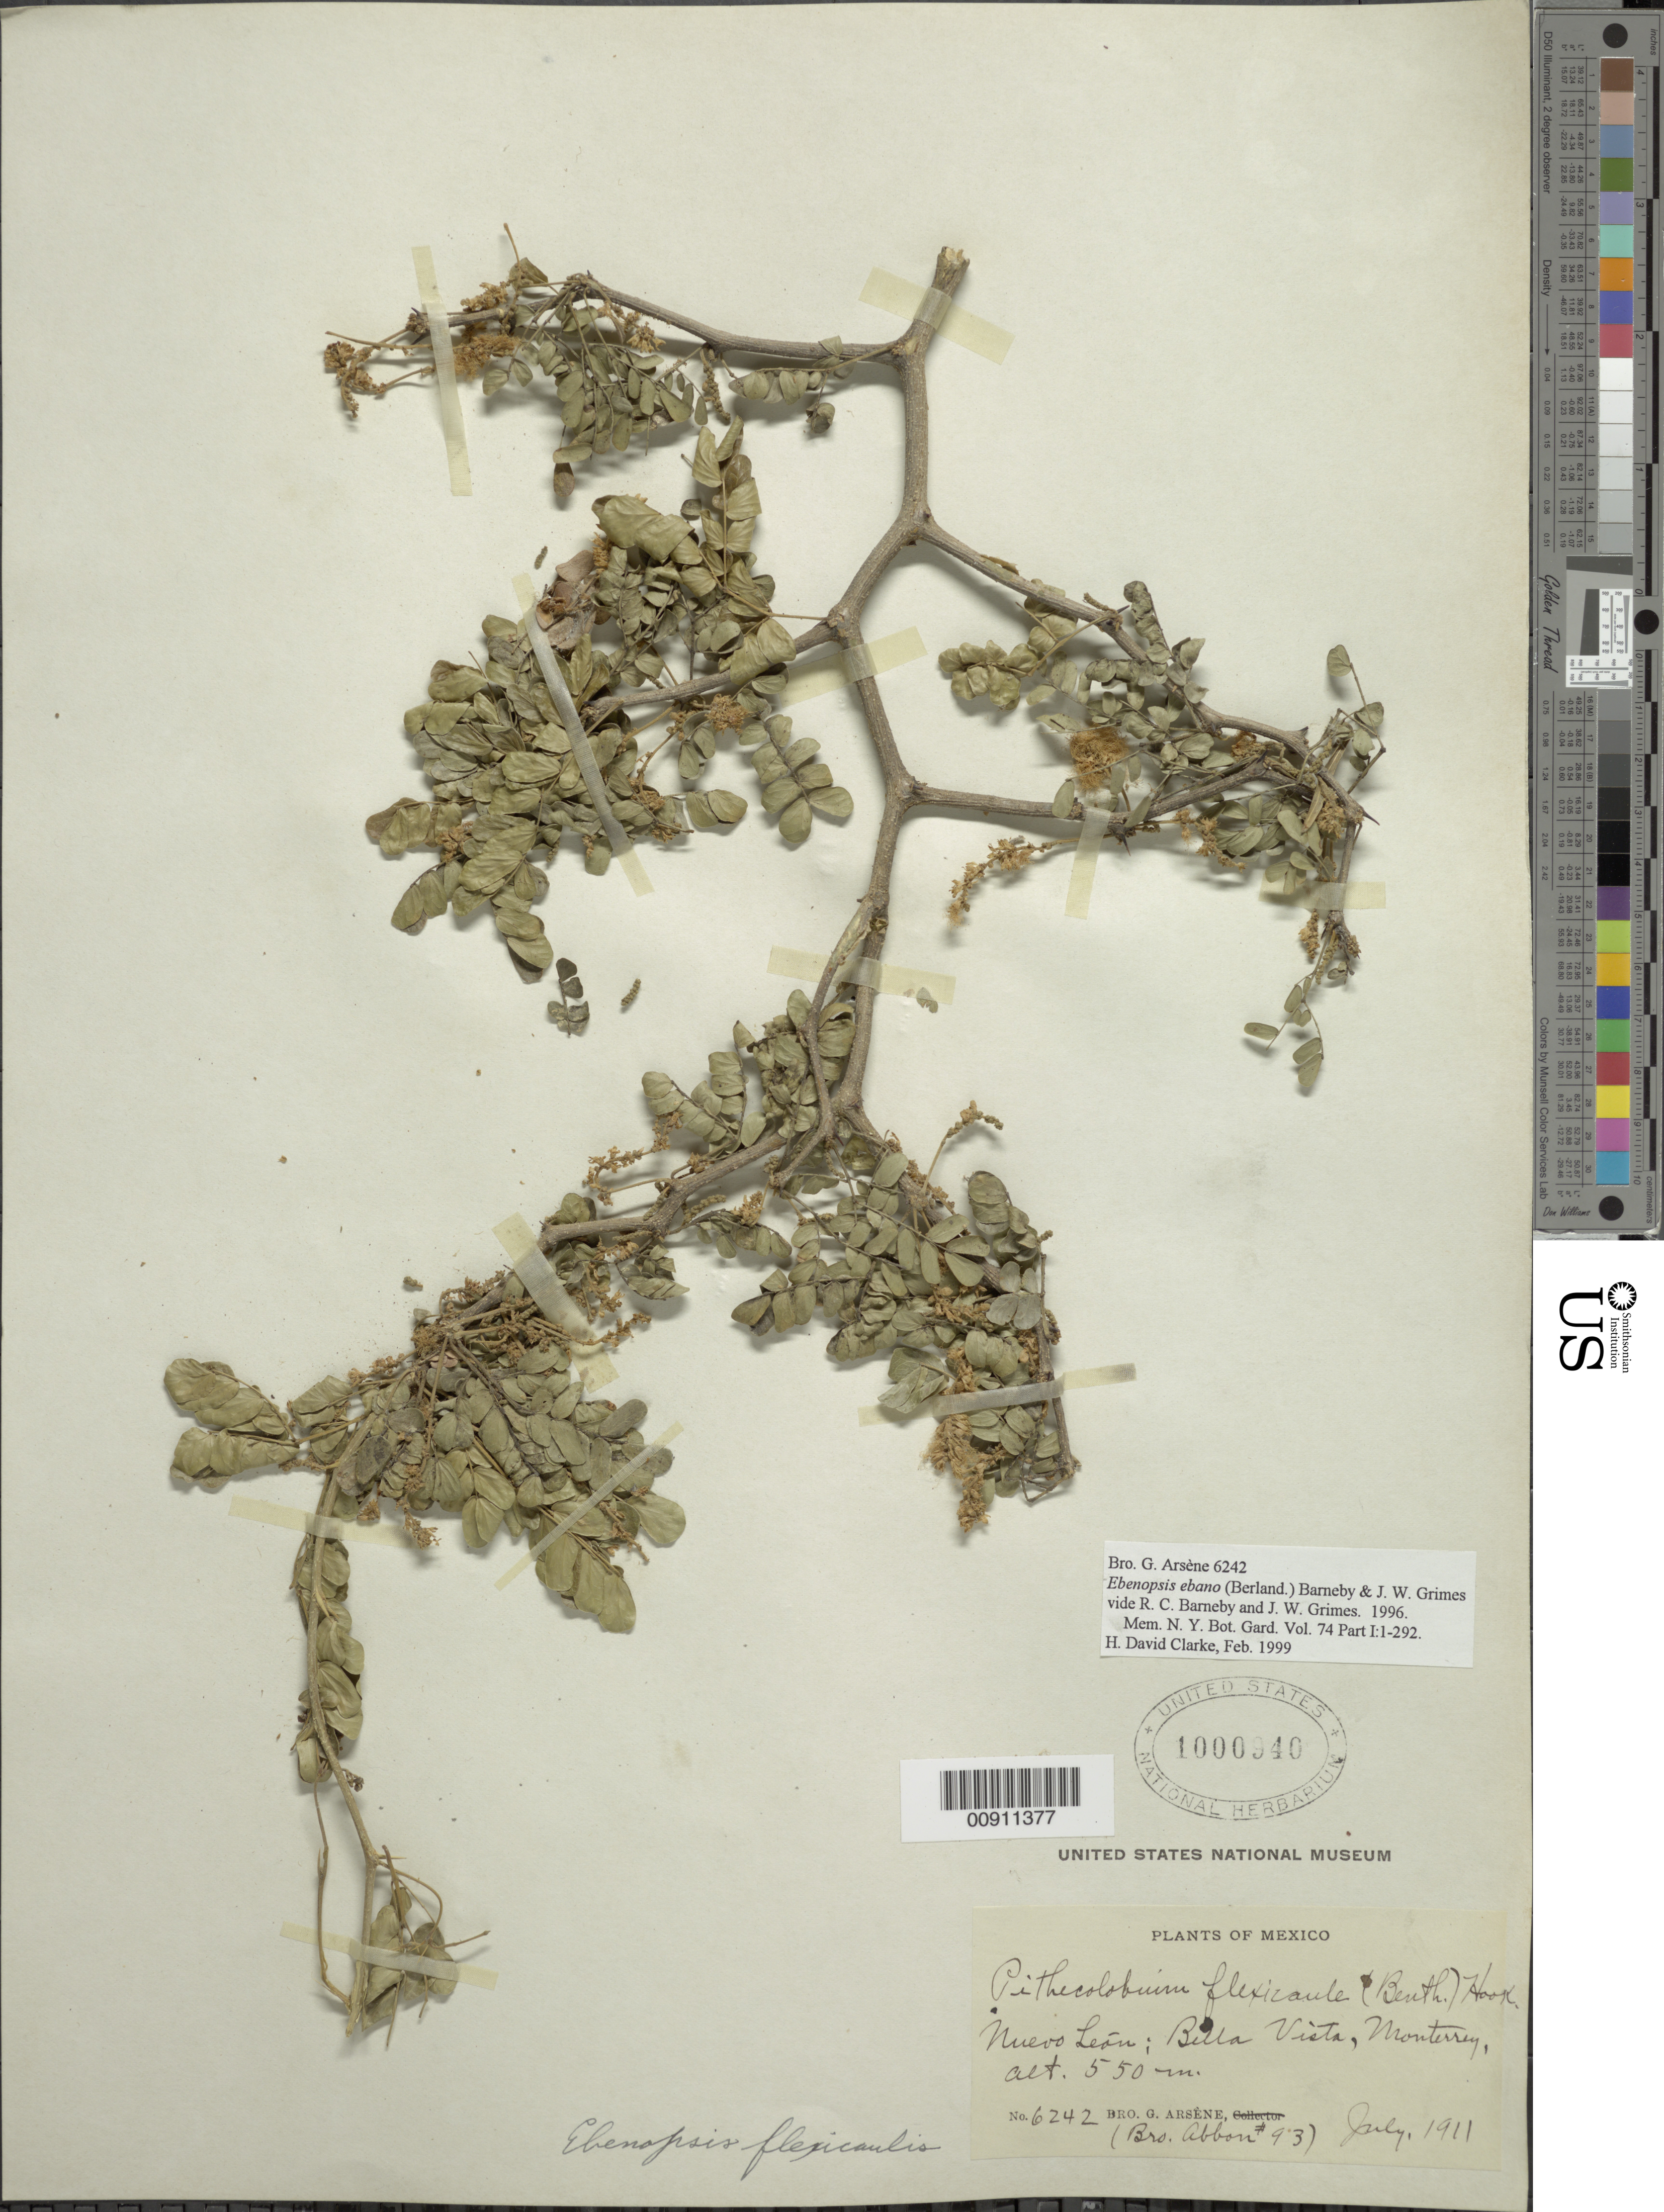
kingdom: Plantae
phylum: Tracheophyta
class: Magnoliopsida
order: Fabales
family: Fabaceae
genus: Ebenopsis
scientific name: Ebenopsis ebano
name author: (Berland.) Barneby & J.W. Grimes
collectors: Bro. Abbon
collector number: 93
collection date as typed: Jul 1911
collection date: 1911-07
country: Mexico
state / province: Nuevo León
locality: Nuevo León; Bella Vista, Monterrey.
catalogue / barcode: US 1000940